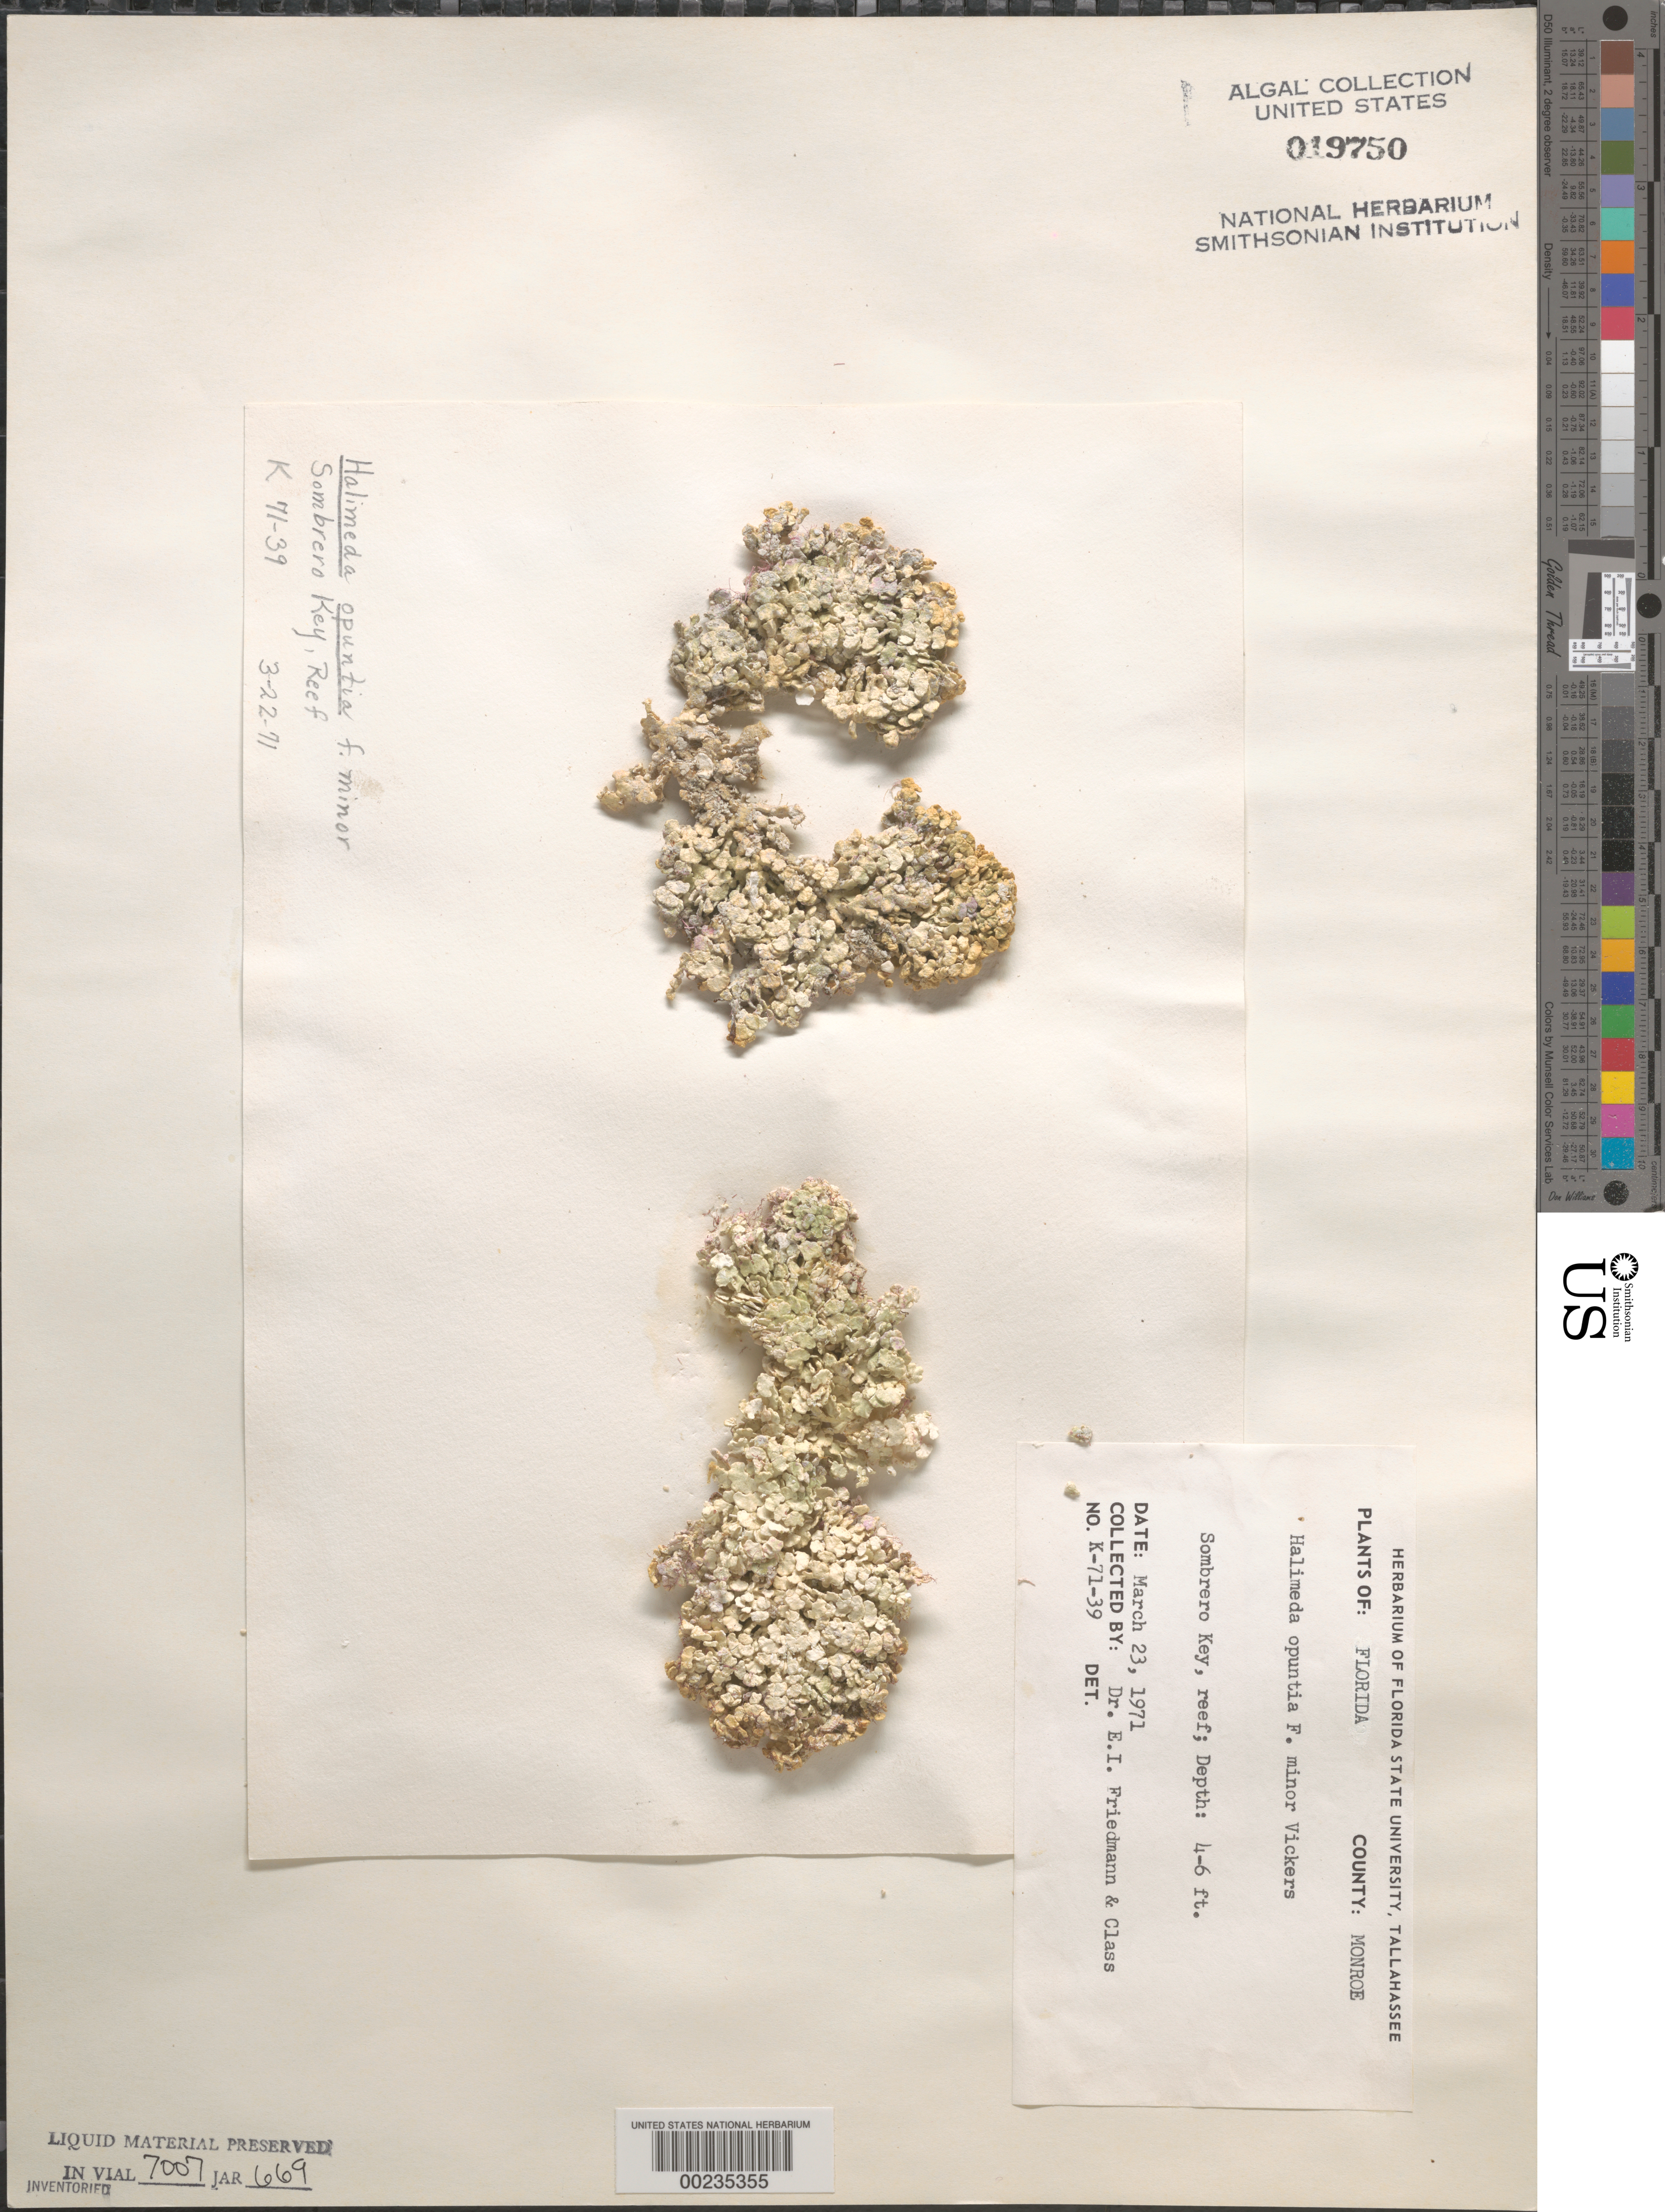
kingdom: Plantae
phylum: Chlorophyta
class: Ulvophyceae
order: Bryopsidales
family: Halimedaceae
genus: Halimeda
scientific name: Halimeda opuntia f. minor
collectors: W. C. Roth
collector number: K-71-39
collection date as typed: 23 Mar 1971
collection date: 1971-03-23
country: United States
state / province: Florida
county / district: Monroe County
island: Sombrero Key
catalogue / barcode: US 19750